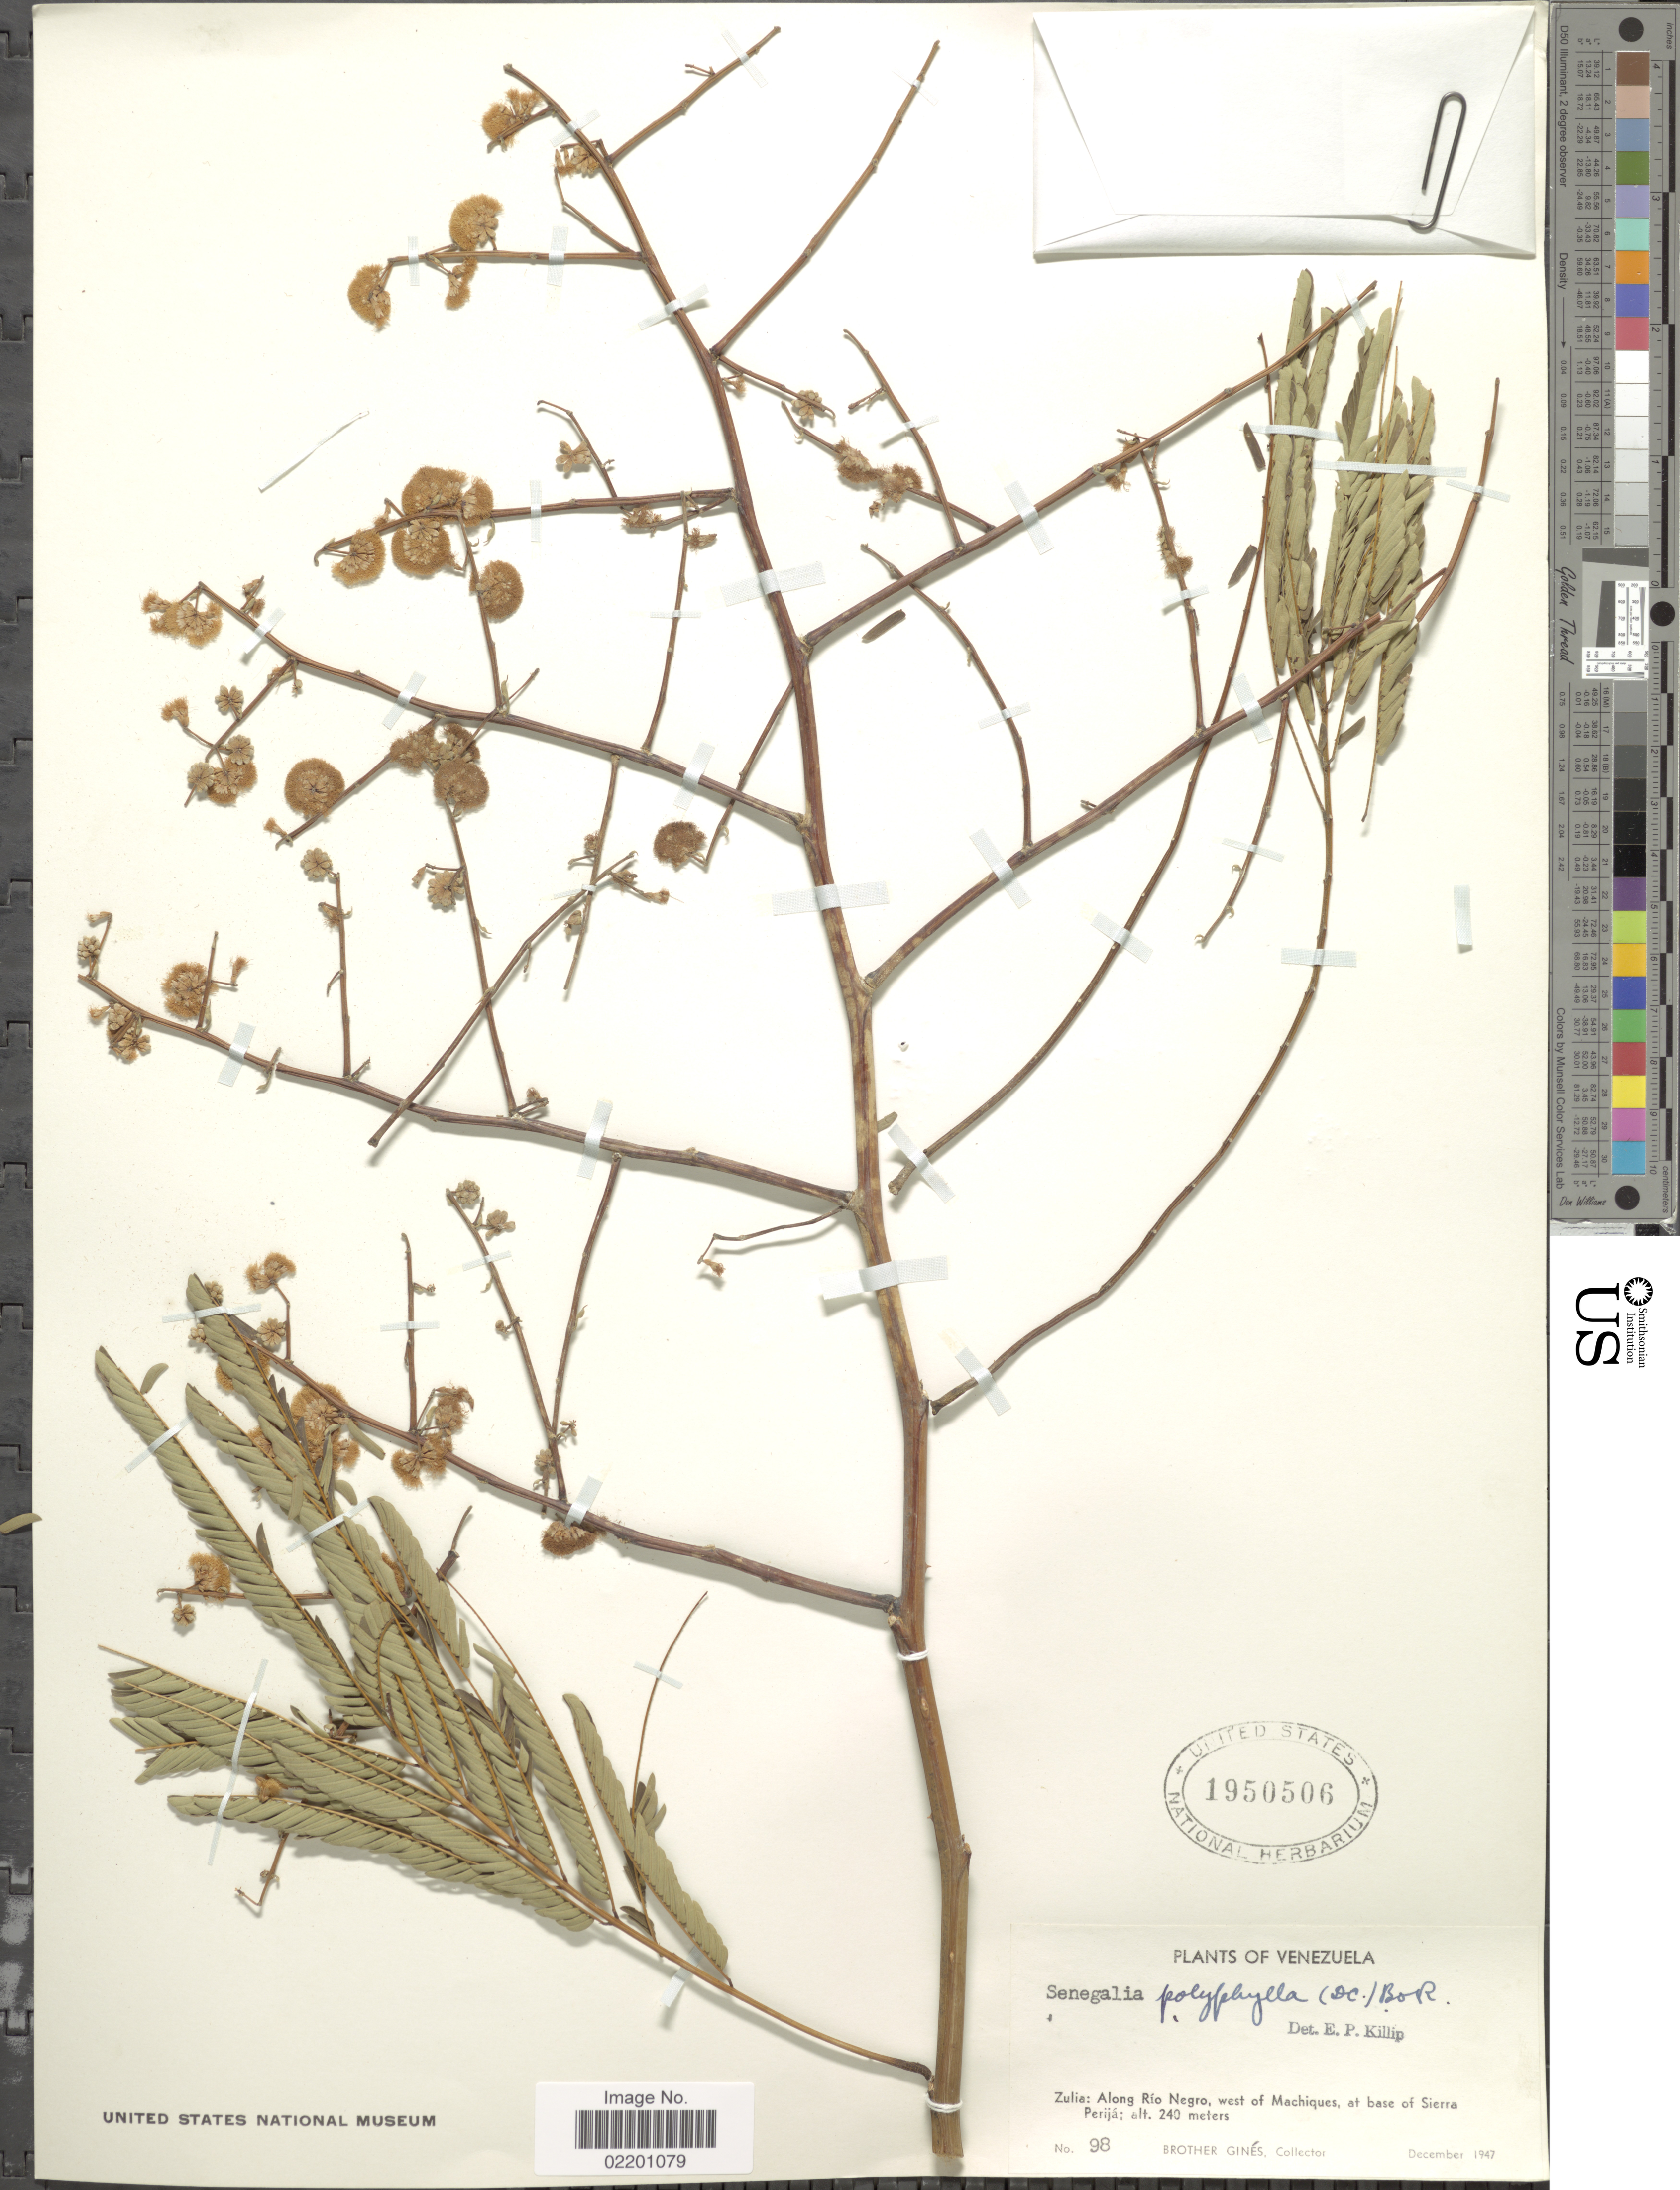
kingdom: Plantae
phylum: Tracheophyta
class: Magnoliopsida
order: Fabales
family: Fabaceae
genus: Senegalia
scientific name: Senegalia polyphylla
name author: (DC.) Britton & Rose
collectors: Bro. Gines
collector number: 98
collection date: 1947-12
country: Venezuela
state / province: Zulia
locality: Zulia: Along Rio Negro, west of Machiques, at base of Sierra Perija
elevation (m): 240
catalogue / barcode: US 1950506